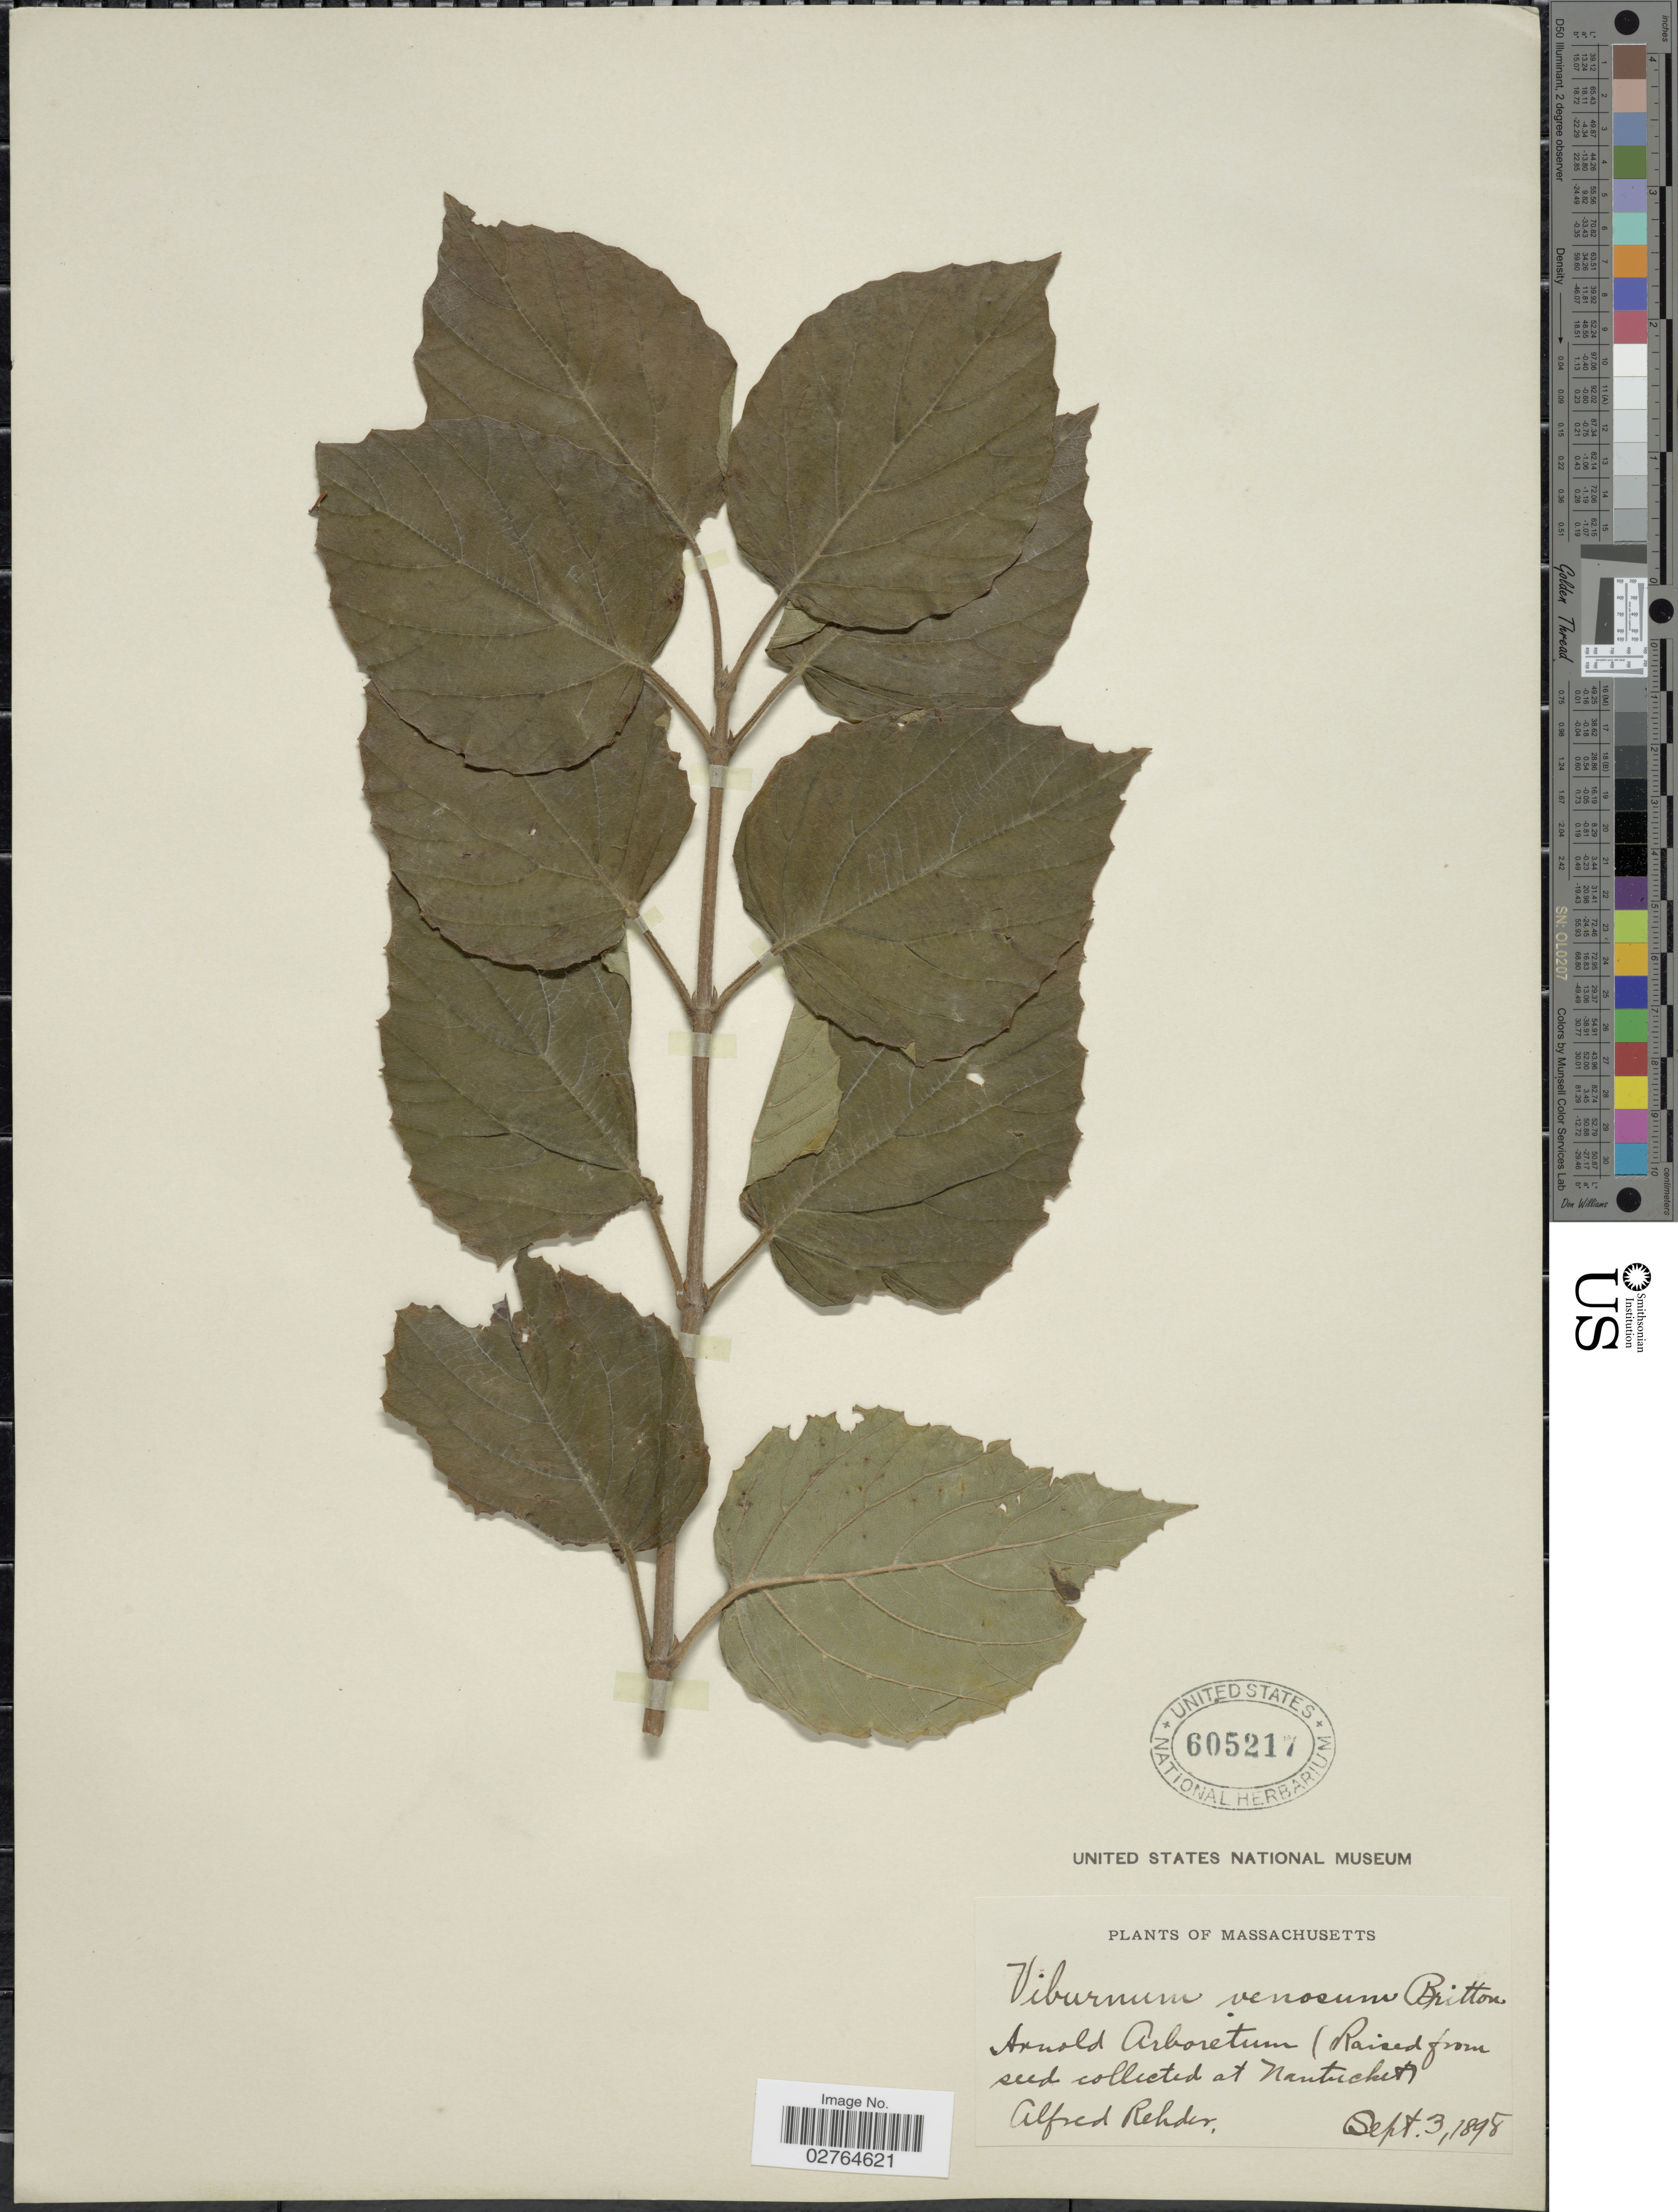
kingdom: Plantae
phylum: Tracheophyta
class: Magnoliopsida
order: Dipsacales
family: Viburnaceae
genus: Viburnum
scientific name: Viburnum venosum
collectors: A. Rehder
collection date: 1898-09-03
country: United States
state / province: Massachusetts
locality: Arnold Arboretum (Raised from seed collected at Nantucket)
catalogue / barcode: US 605217